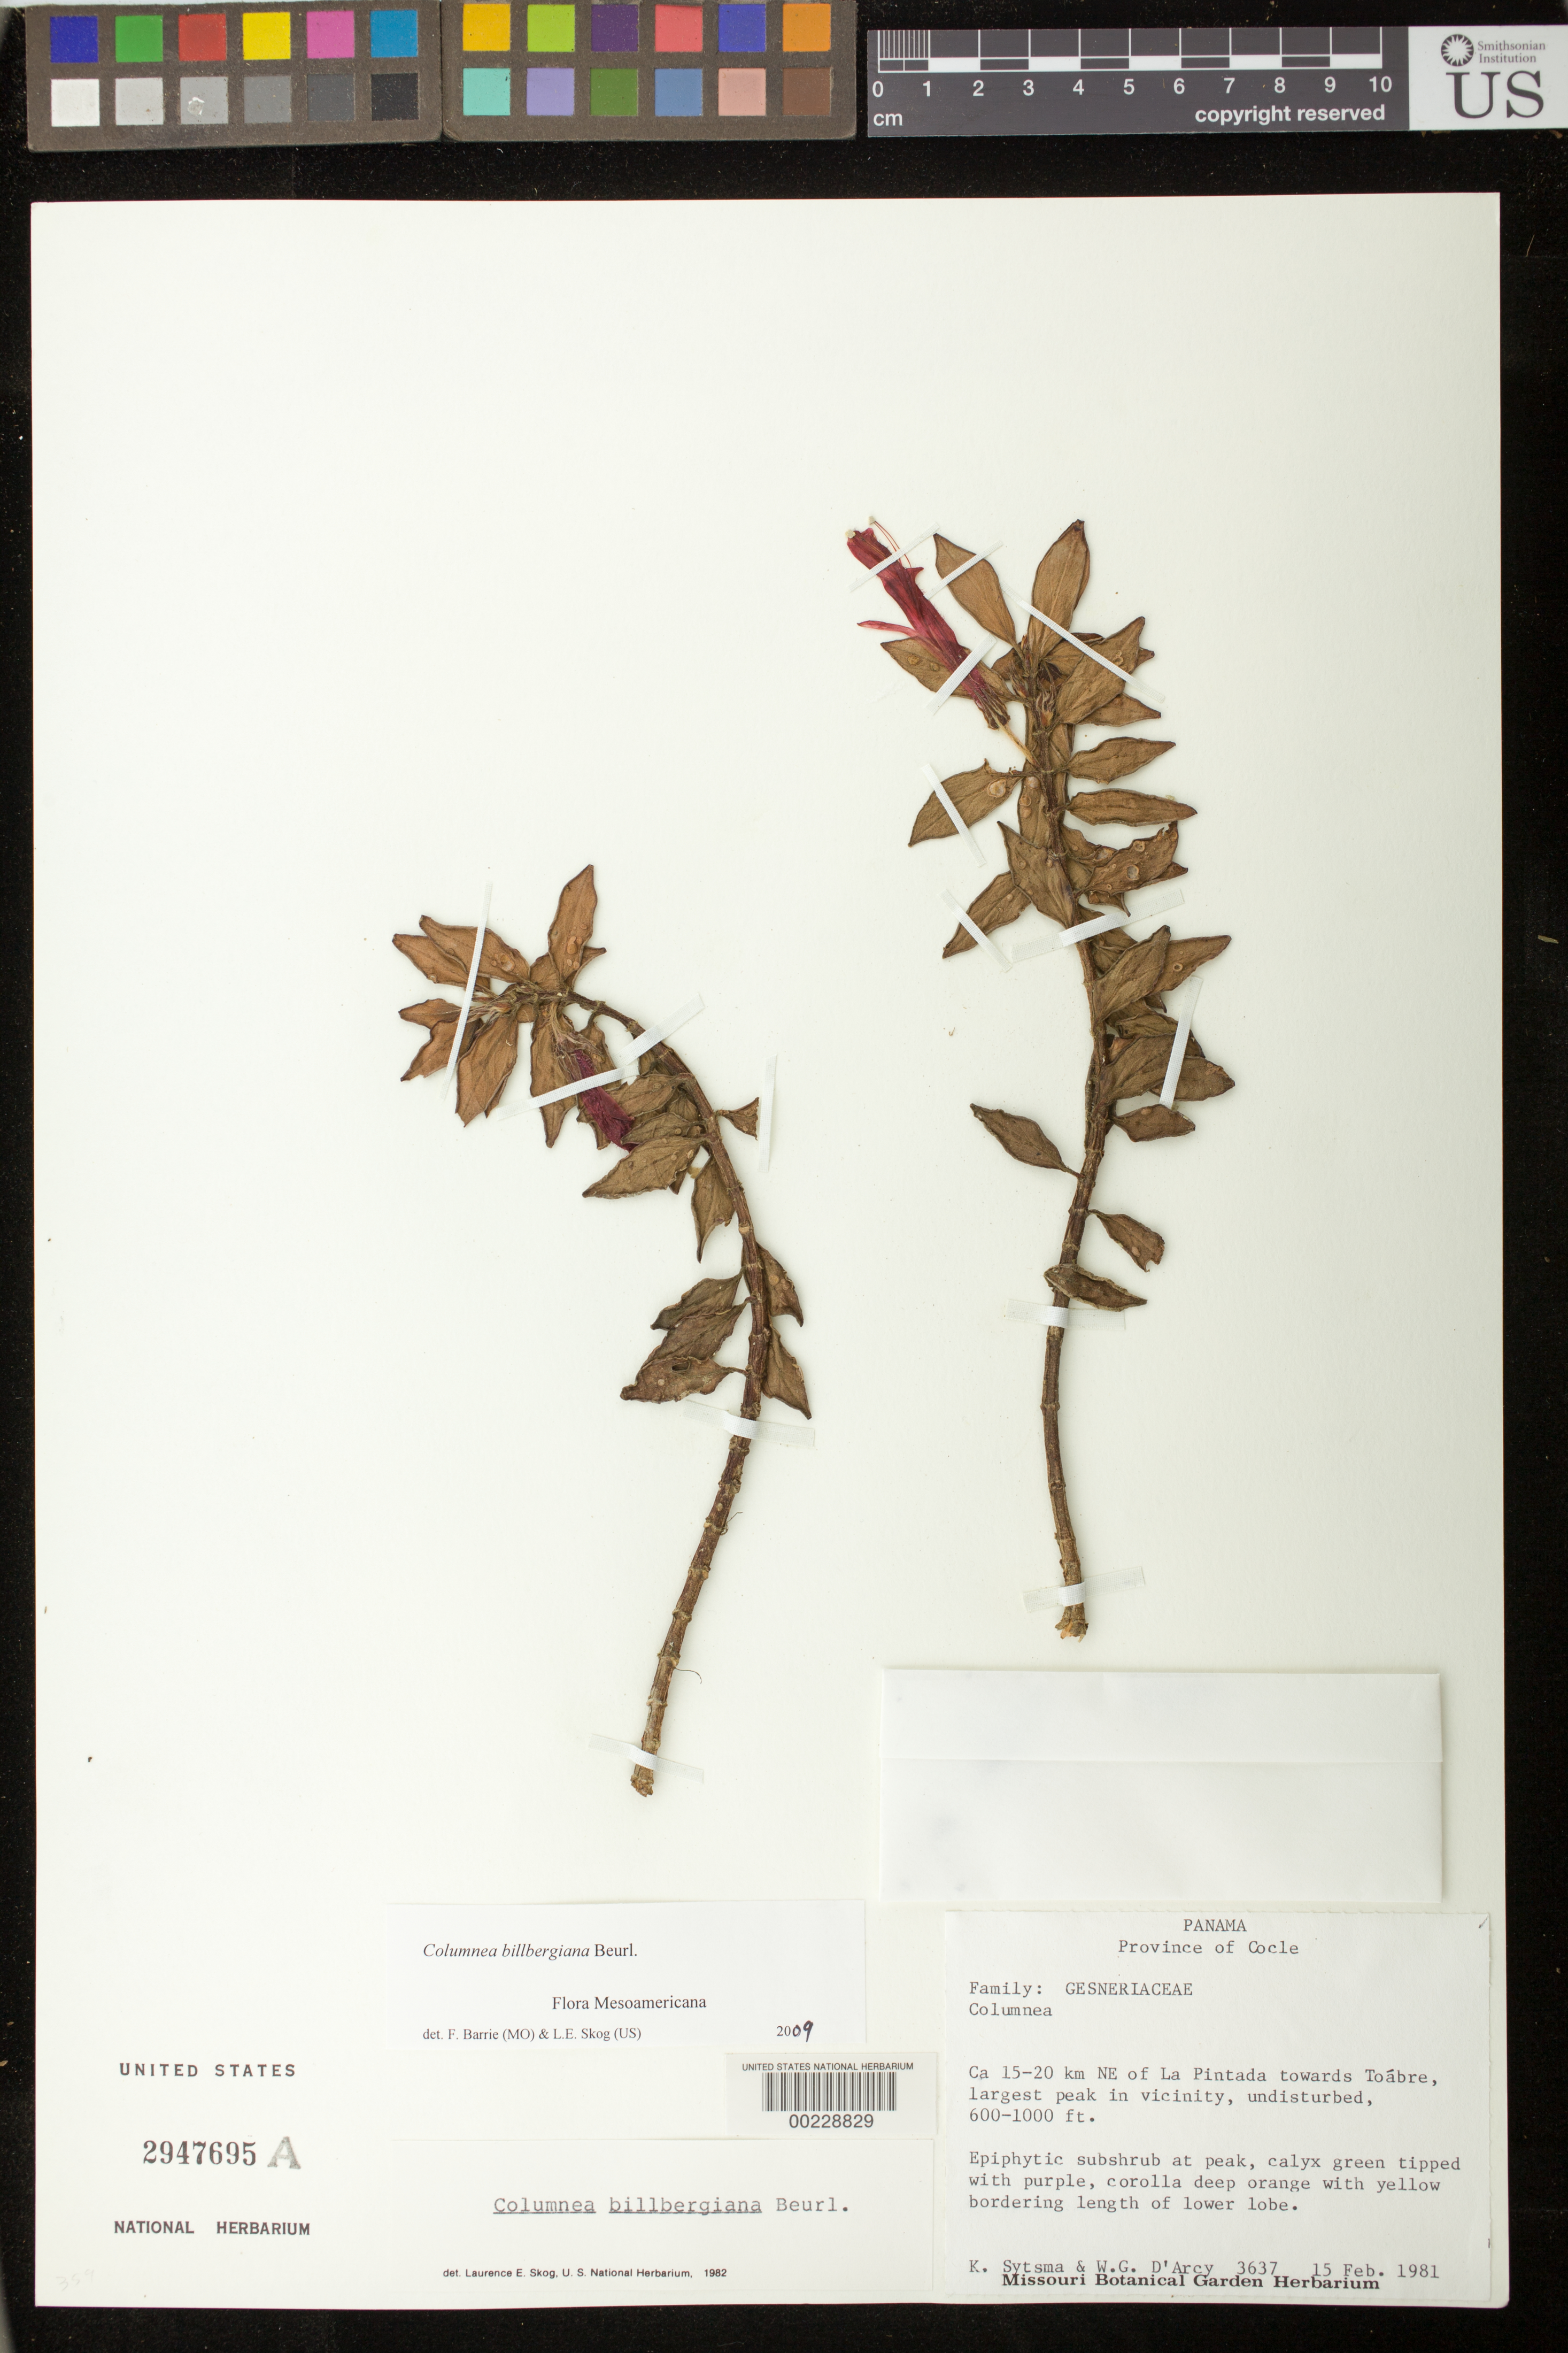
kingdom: Plantae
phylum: Tracheophyta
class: Magnoliopsida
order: Lamiales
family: Gesneriaceae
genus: Columnea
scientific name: Columnea billbergiana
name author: Beurl.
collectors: K. J. Sytsma & W. G. D'Arcy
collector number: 3637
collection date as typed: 15 Feb 1981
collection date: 1981-02-15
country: Panama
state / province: Coclé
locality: Ca 15-20 km NE of La Pintada towards Toabre, largest peak in vicinity, undisturbed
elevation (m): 183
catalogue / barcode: US 2947695A